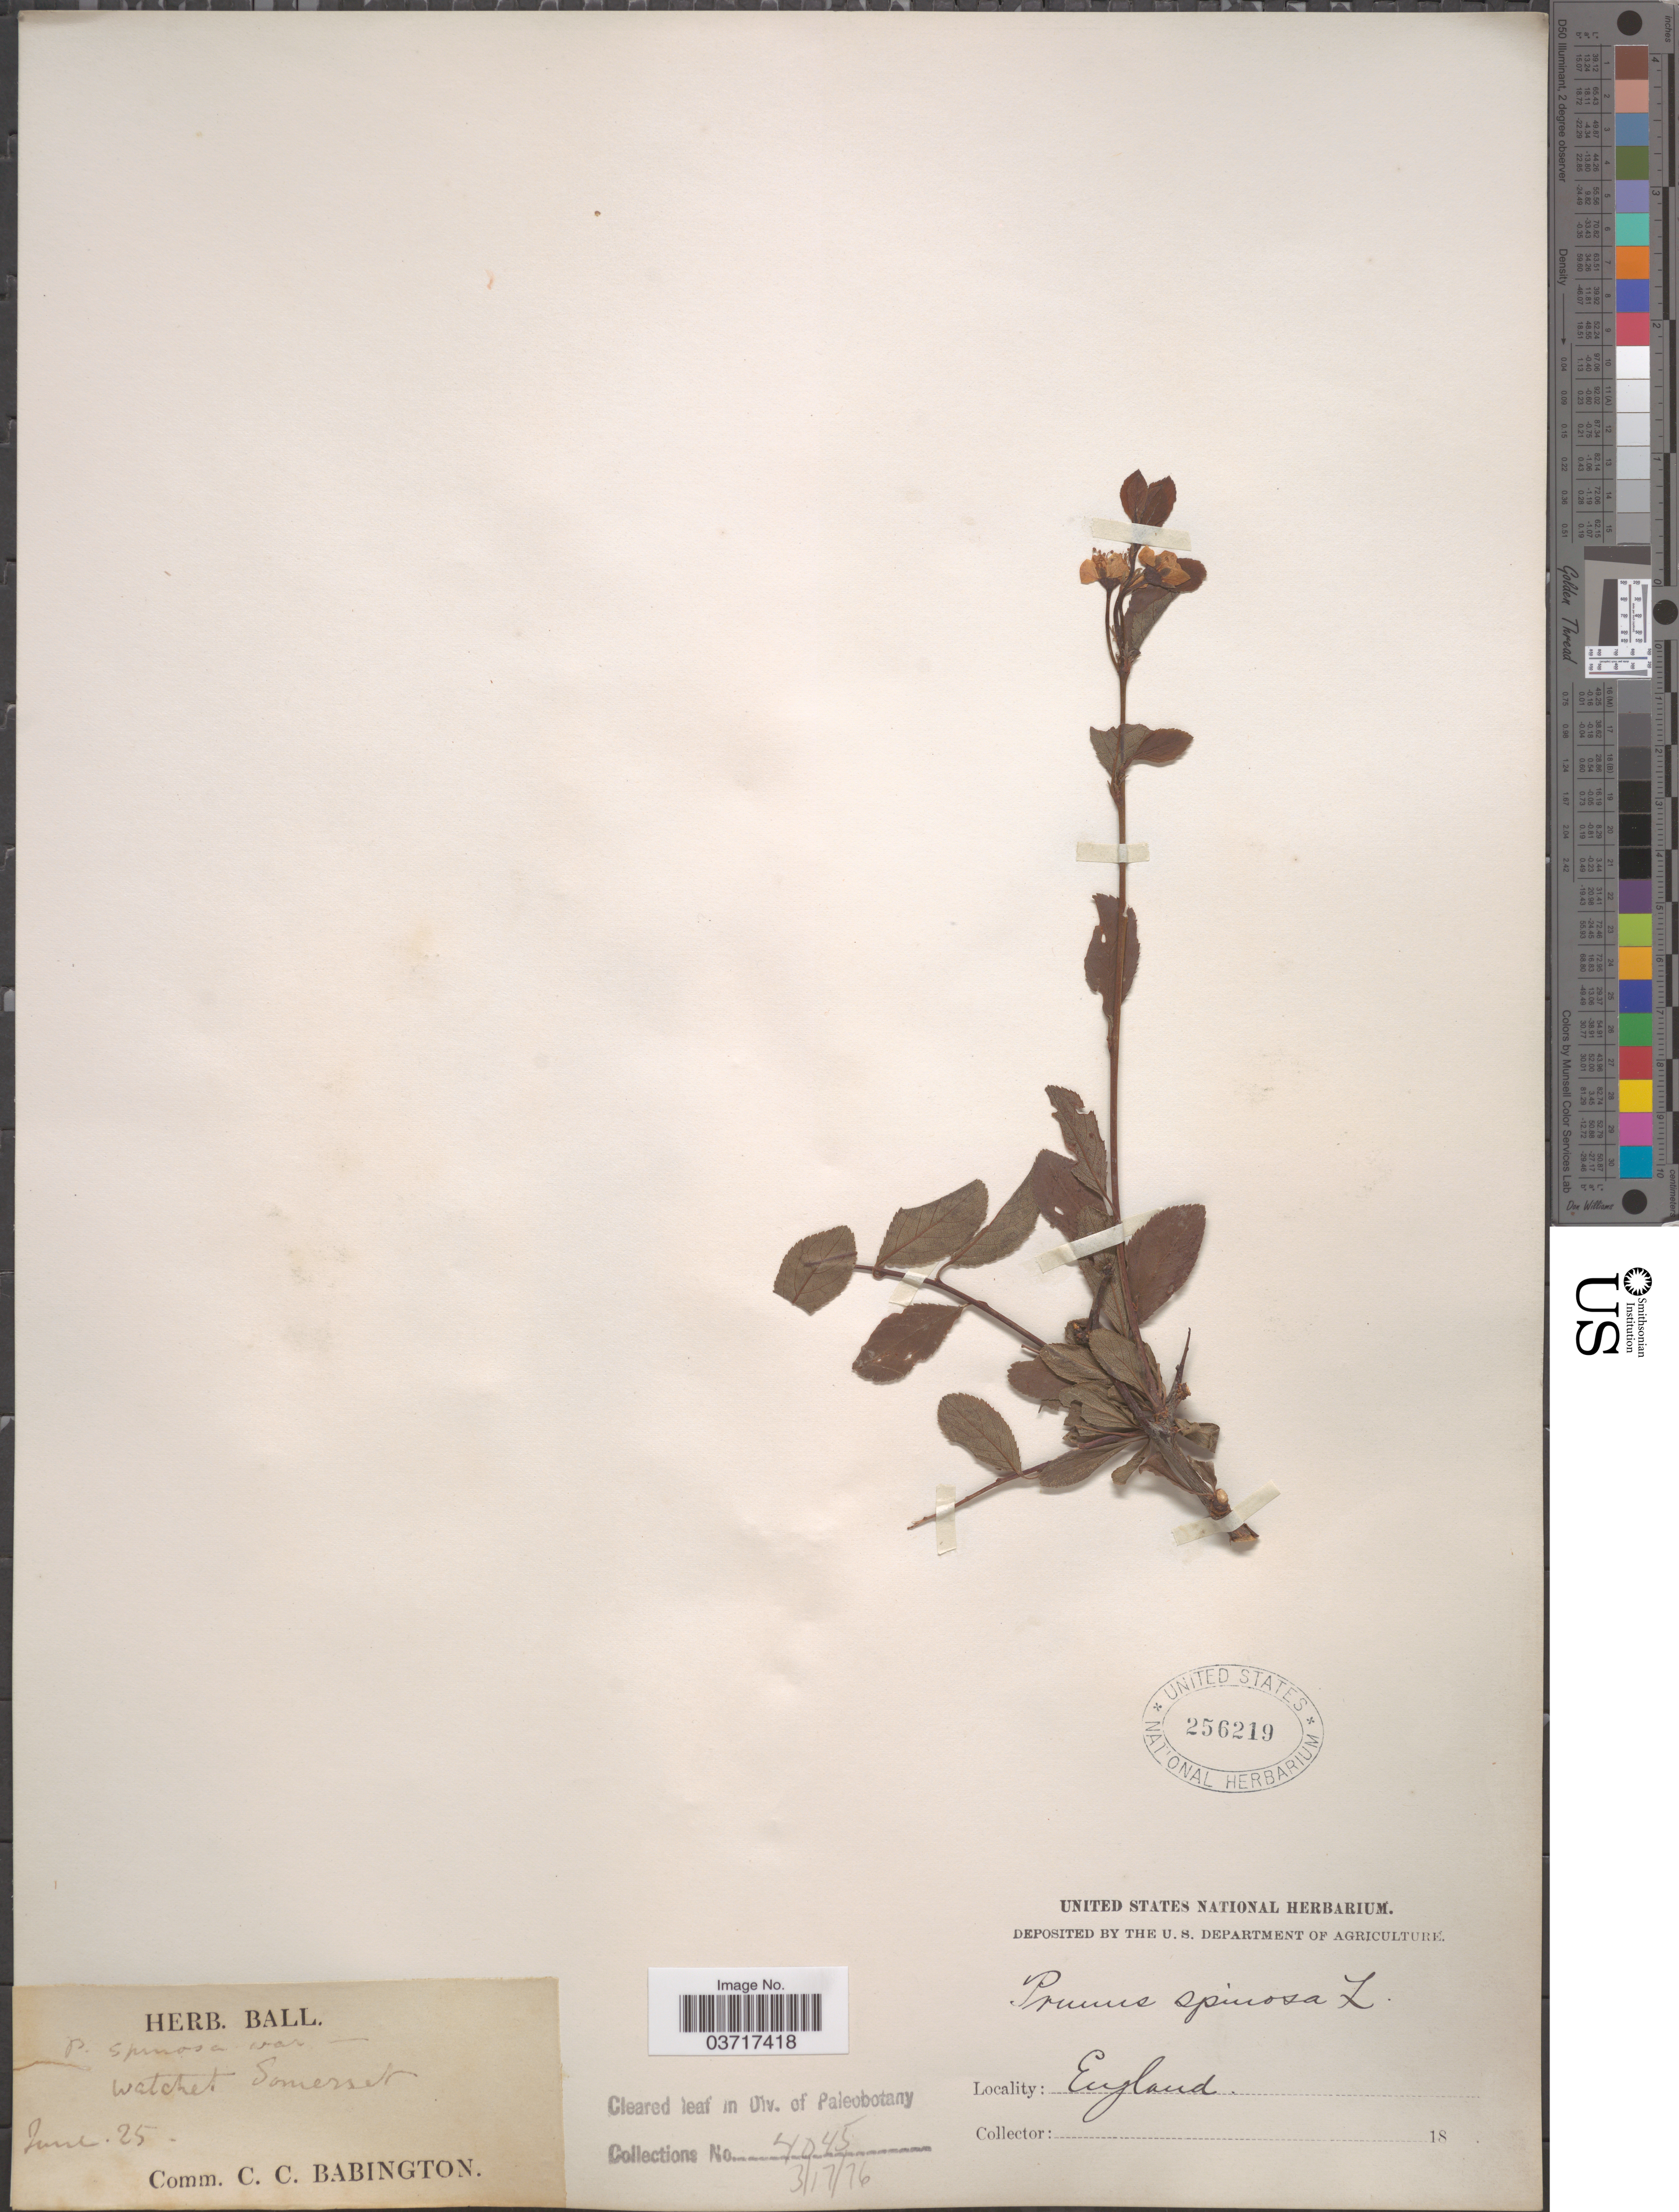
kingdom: Plantae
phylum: Tracheophyta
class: Magnoliopsida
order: Rosales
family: Rosaceae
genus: Prunus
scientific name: Prunus spinosa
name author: L.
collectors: ex herb. Ball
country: United Kingdom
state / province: England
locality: Watchet Somerset.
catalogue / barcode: US 256219